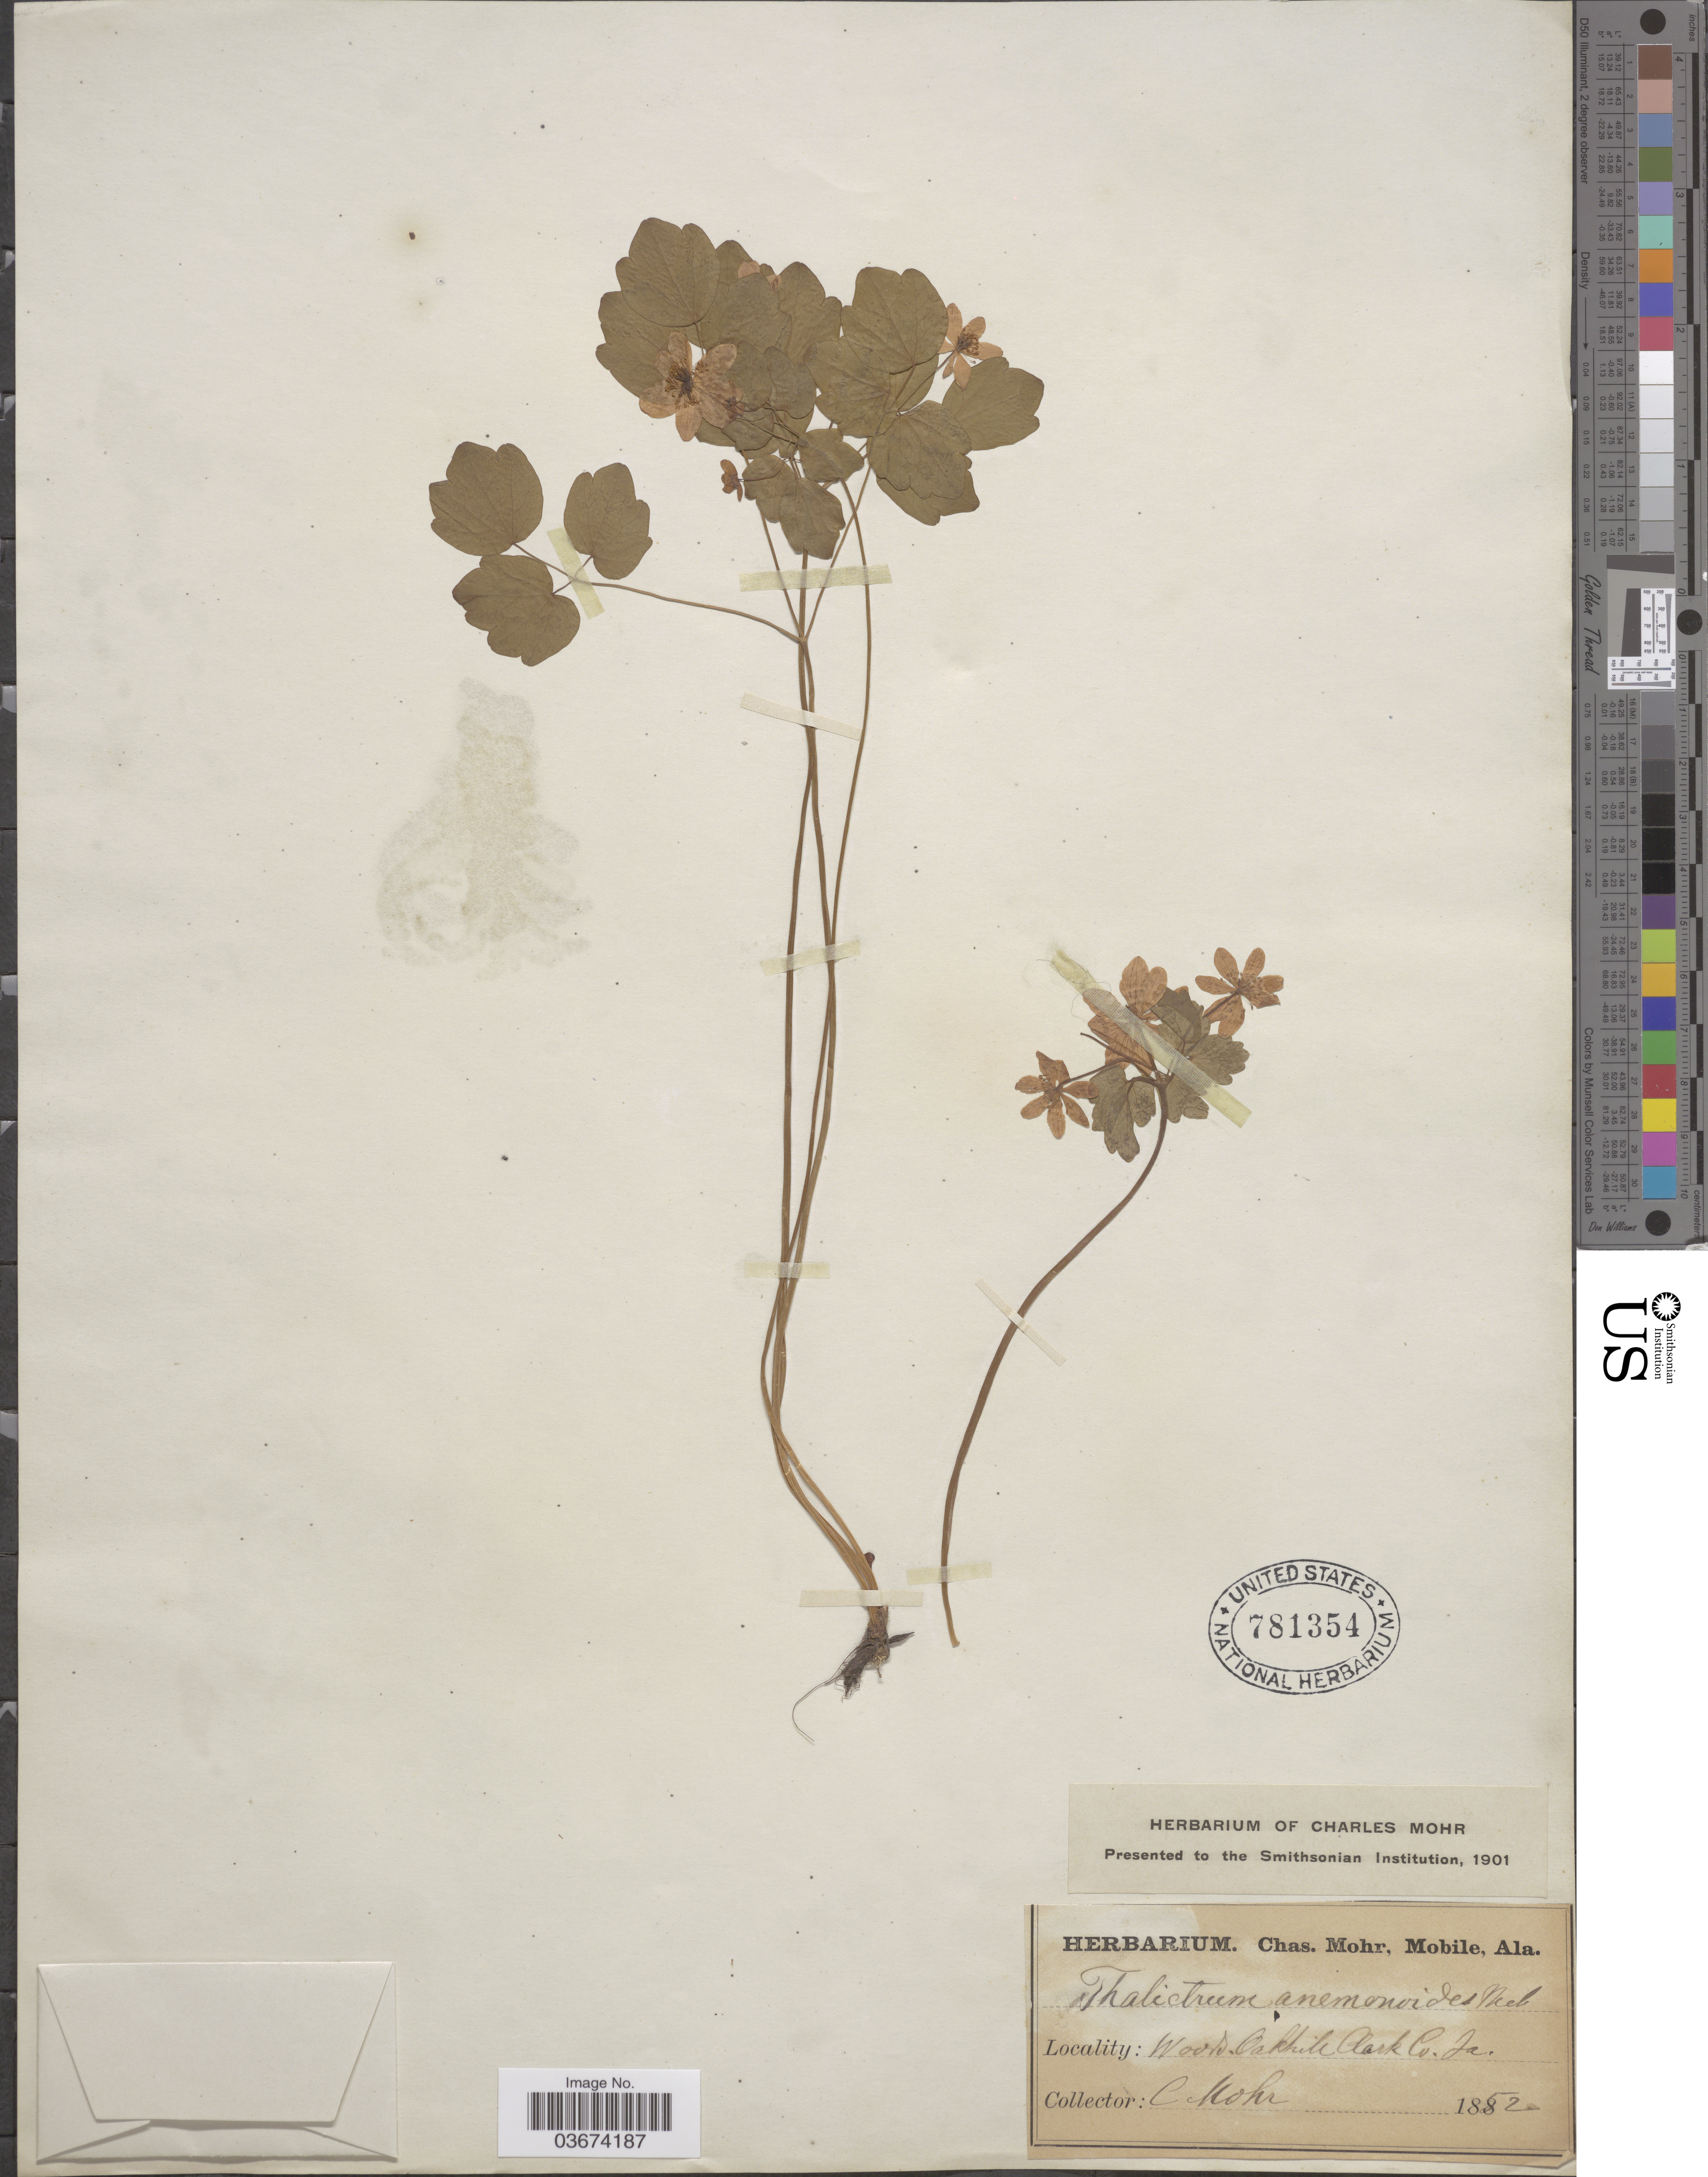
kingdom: Plantae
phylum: Tracheophyta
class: Magnoliopsida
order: Ranunculales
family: Ranunculaceae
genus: Thalictrum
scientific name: Thalictrum thalictroides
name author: (L.) A.J. Eames & B. Boivin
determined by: Strong, M. T., (US), Smithsonian Institution - National Museum of Natural History (UNITED STATES)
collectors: Mohr, C. T. (herbarium)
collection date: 1852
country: United States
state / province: Iowa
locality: Oakhill Clark Co.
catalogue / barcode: US 781354